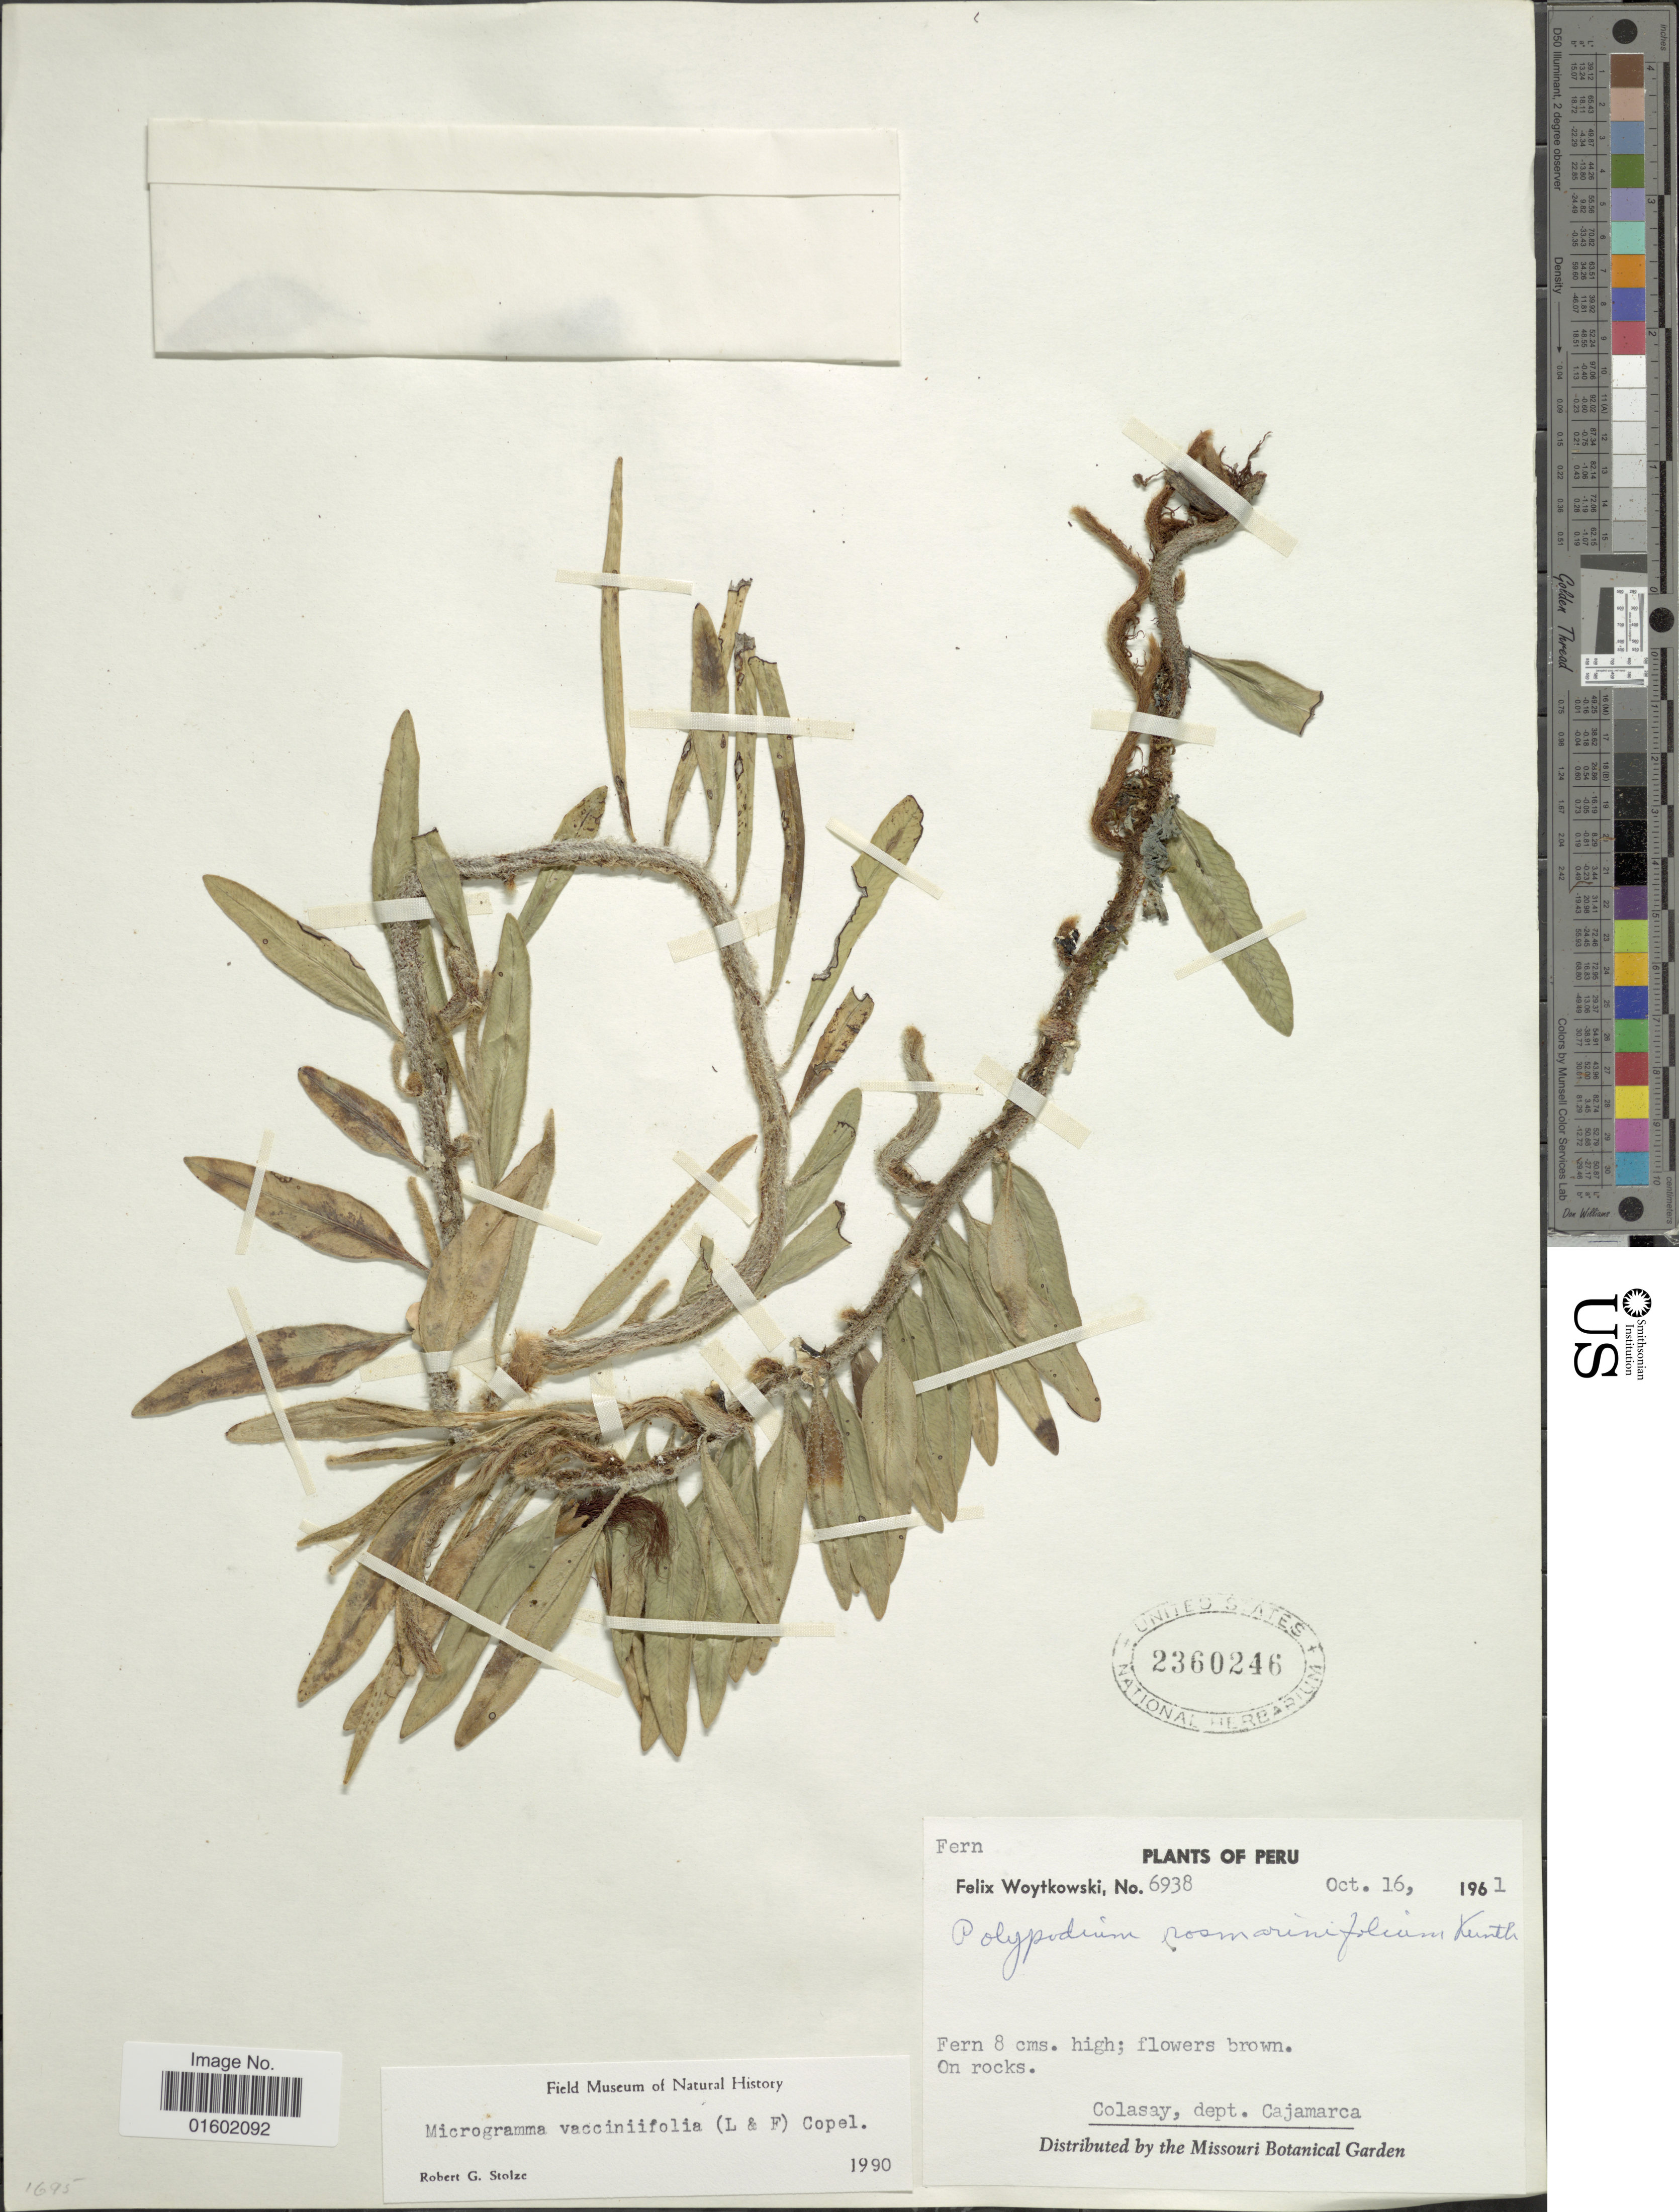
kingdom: Plantae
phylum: Tracheophyta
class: Polypodiopsida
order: Polypodiales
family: Polypodiaceae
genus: Microgramma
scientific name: Microgramma vaccinifolia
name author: (Langsd. & Fisch.) Copel.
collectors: F. Woytkowski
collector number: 6938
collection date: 1961-10-16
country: Peru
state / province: Cajamarca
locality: Colasay, Dept. Cajamarca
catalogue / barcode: US 2360246